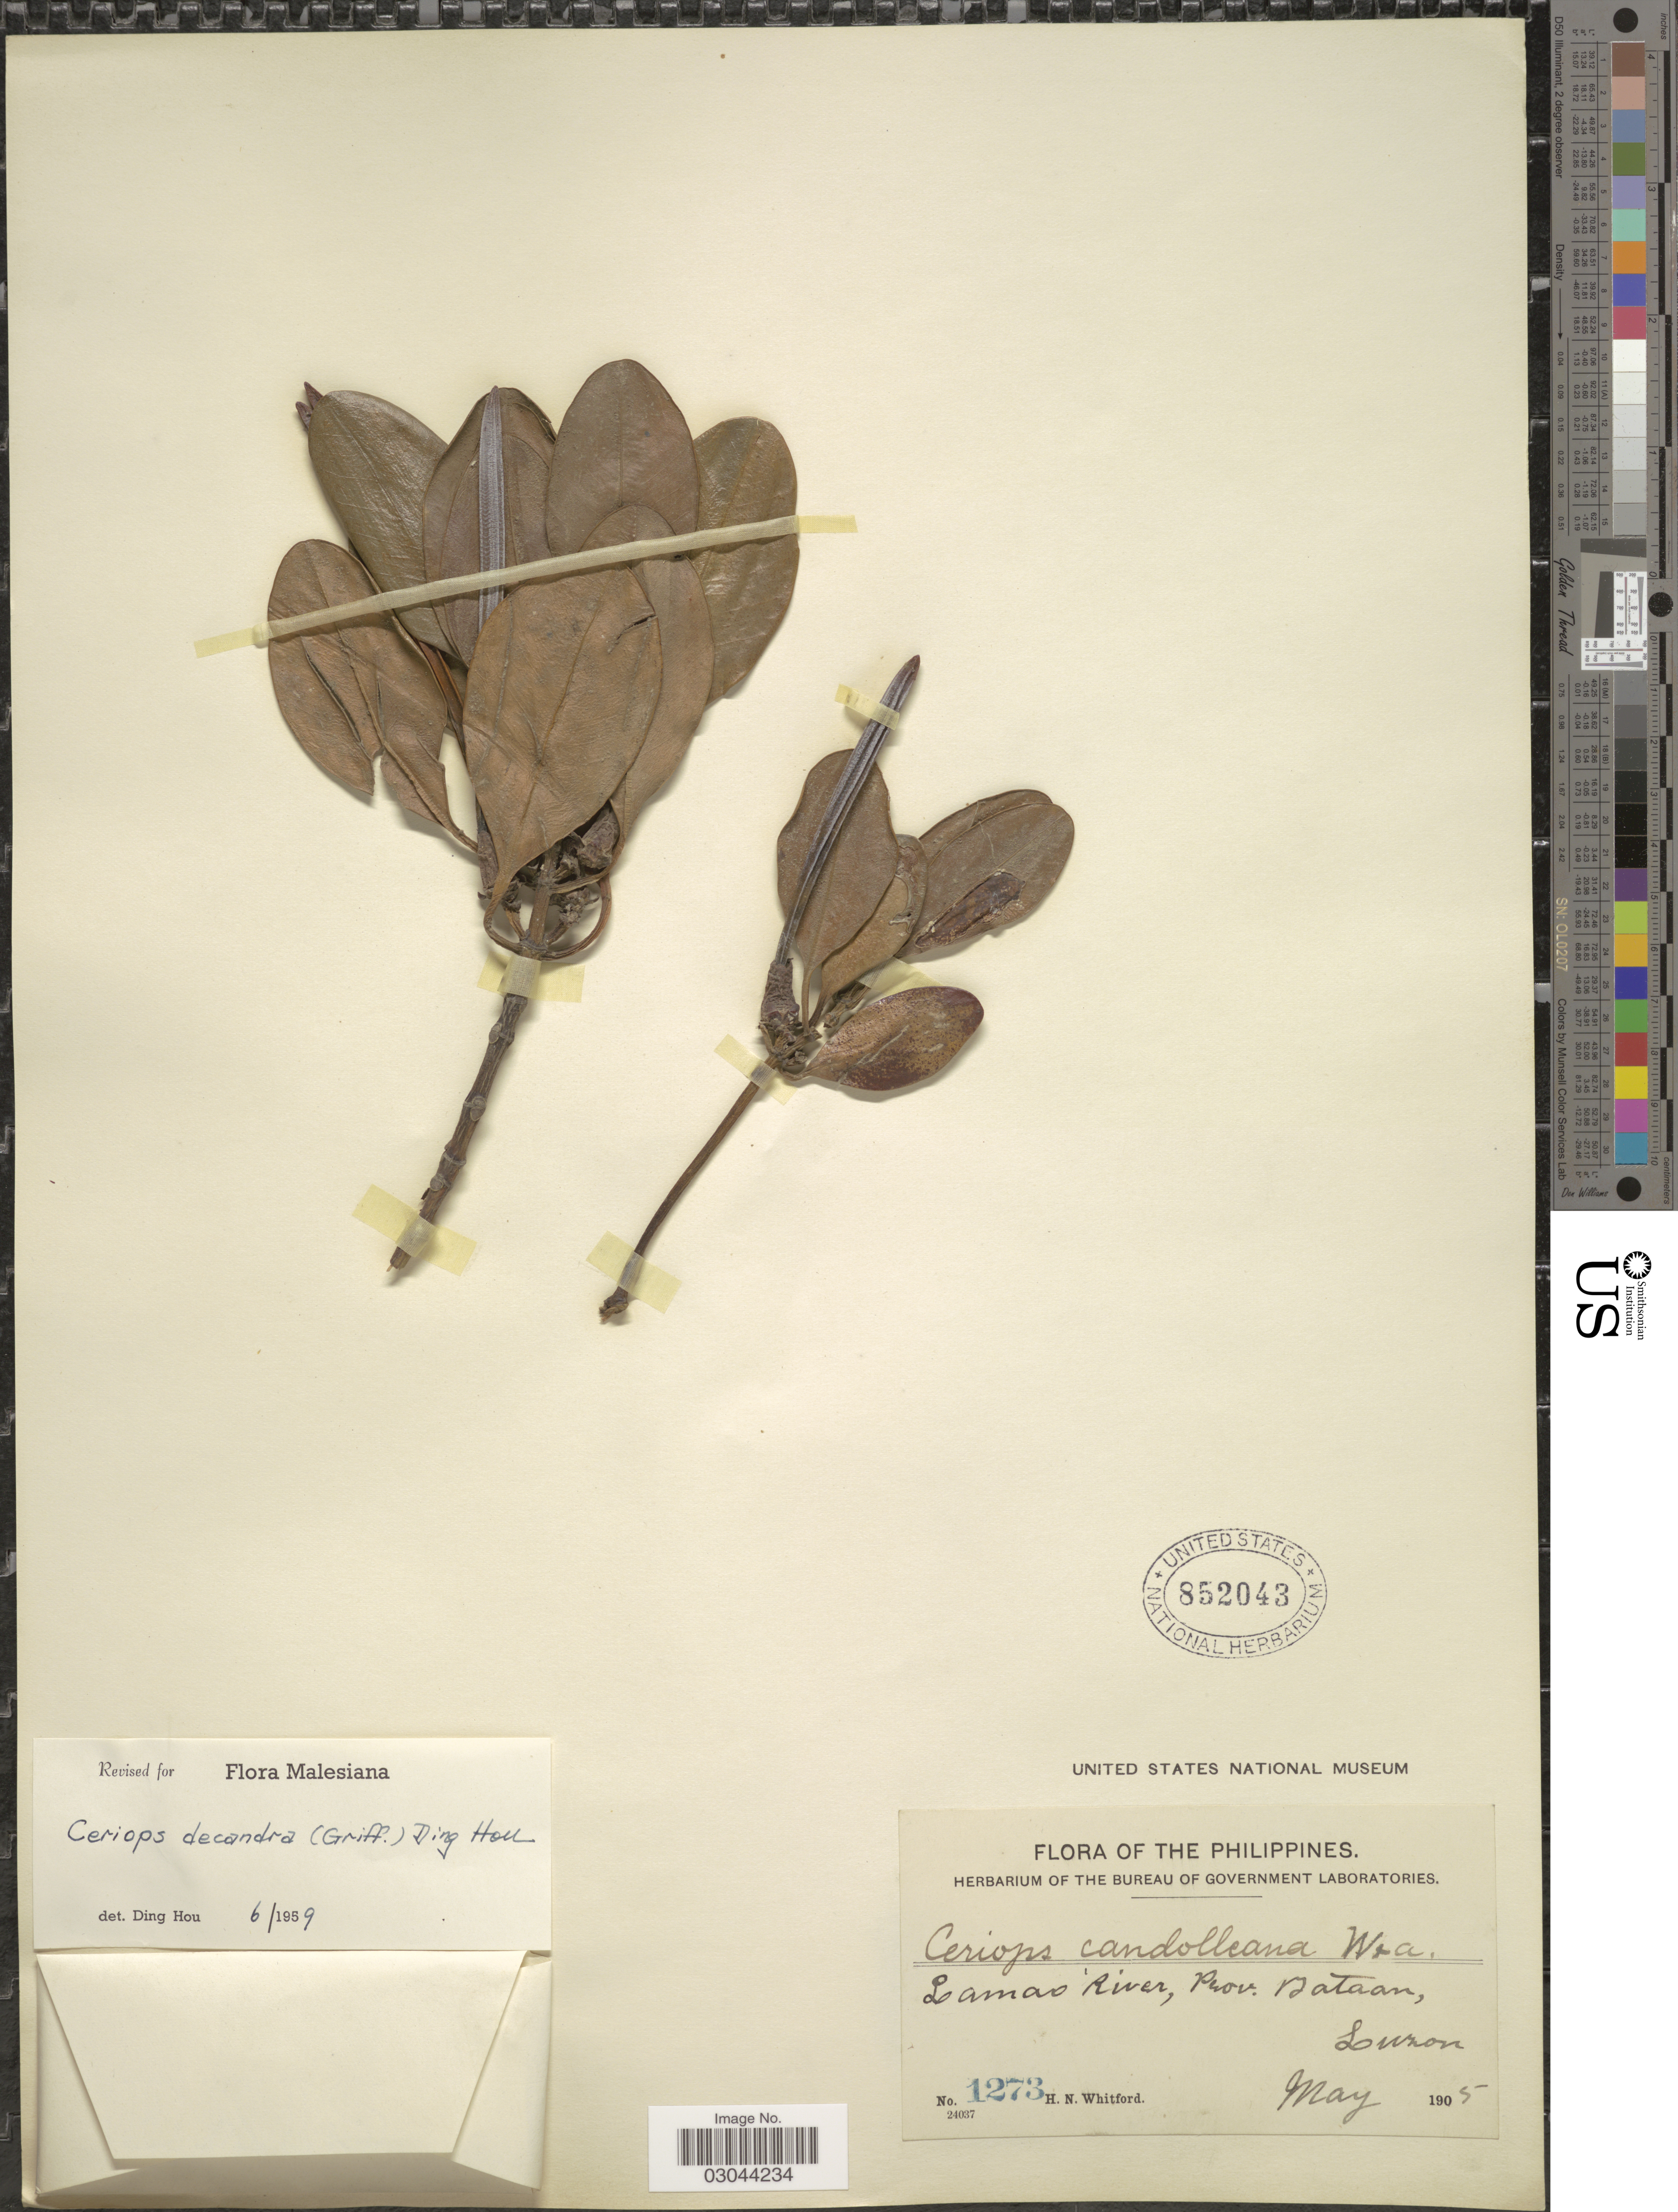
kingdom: Plantae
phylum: Tracheophyta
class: Magnoliopsida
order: Malpighiales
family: Rhizophoraceae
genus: Ceriops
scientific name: Ceriops decandra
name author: (Griff.) Ding Hou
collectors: H. N. Whitford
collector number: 1273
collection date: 1905-05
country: Philippines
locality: Lamao River, Prov. Bataan, Luzon.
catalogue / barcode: US 852043